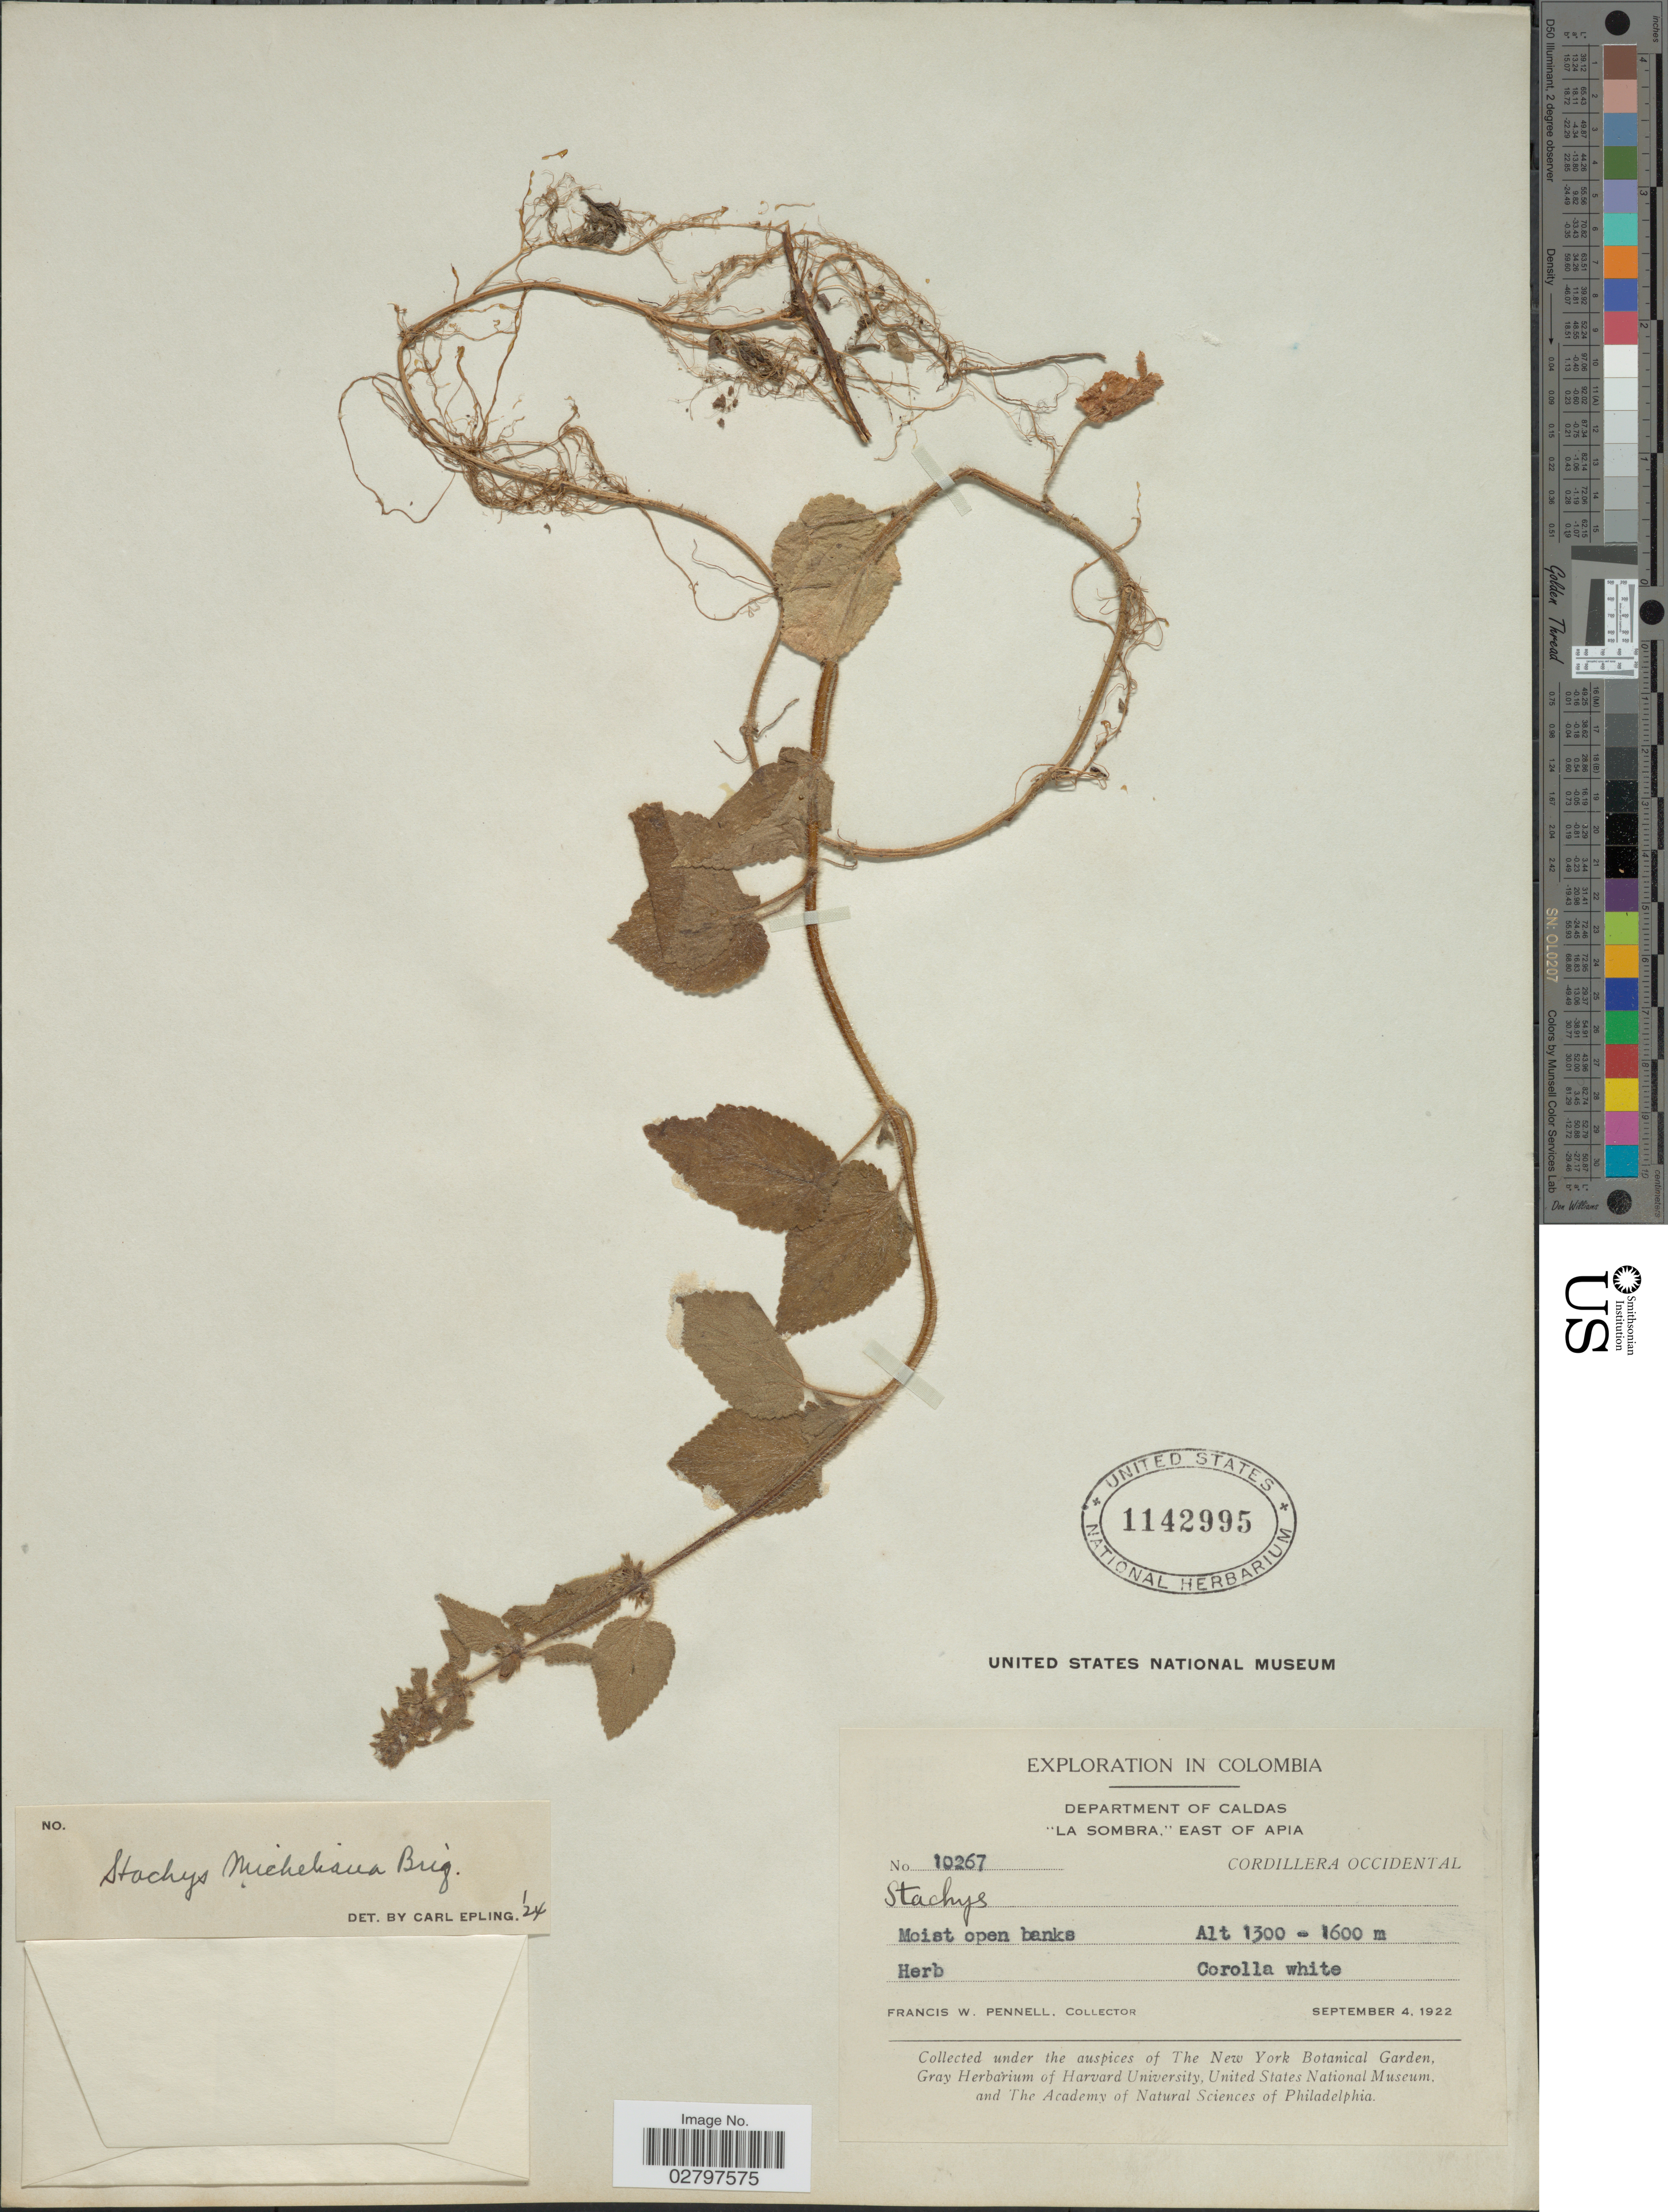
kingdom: Plantae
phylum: Tracheophyta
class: Magnoliopsida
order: Lamiales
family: Lamiaceae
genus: Stachys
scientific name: Stachys micheliana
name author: Briq. ex Micheli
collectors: F. W. Pennell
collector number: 10267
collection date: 1922-09-04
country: Colombia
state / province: Caldas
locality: Department of Caldas, "La Sombra", East of Apia, Cordillera Occidental.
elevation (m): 1300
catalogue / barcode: US 1142995